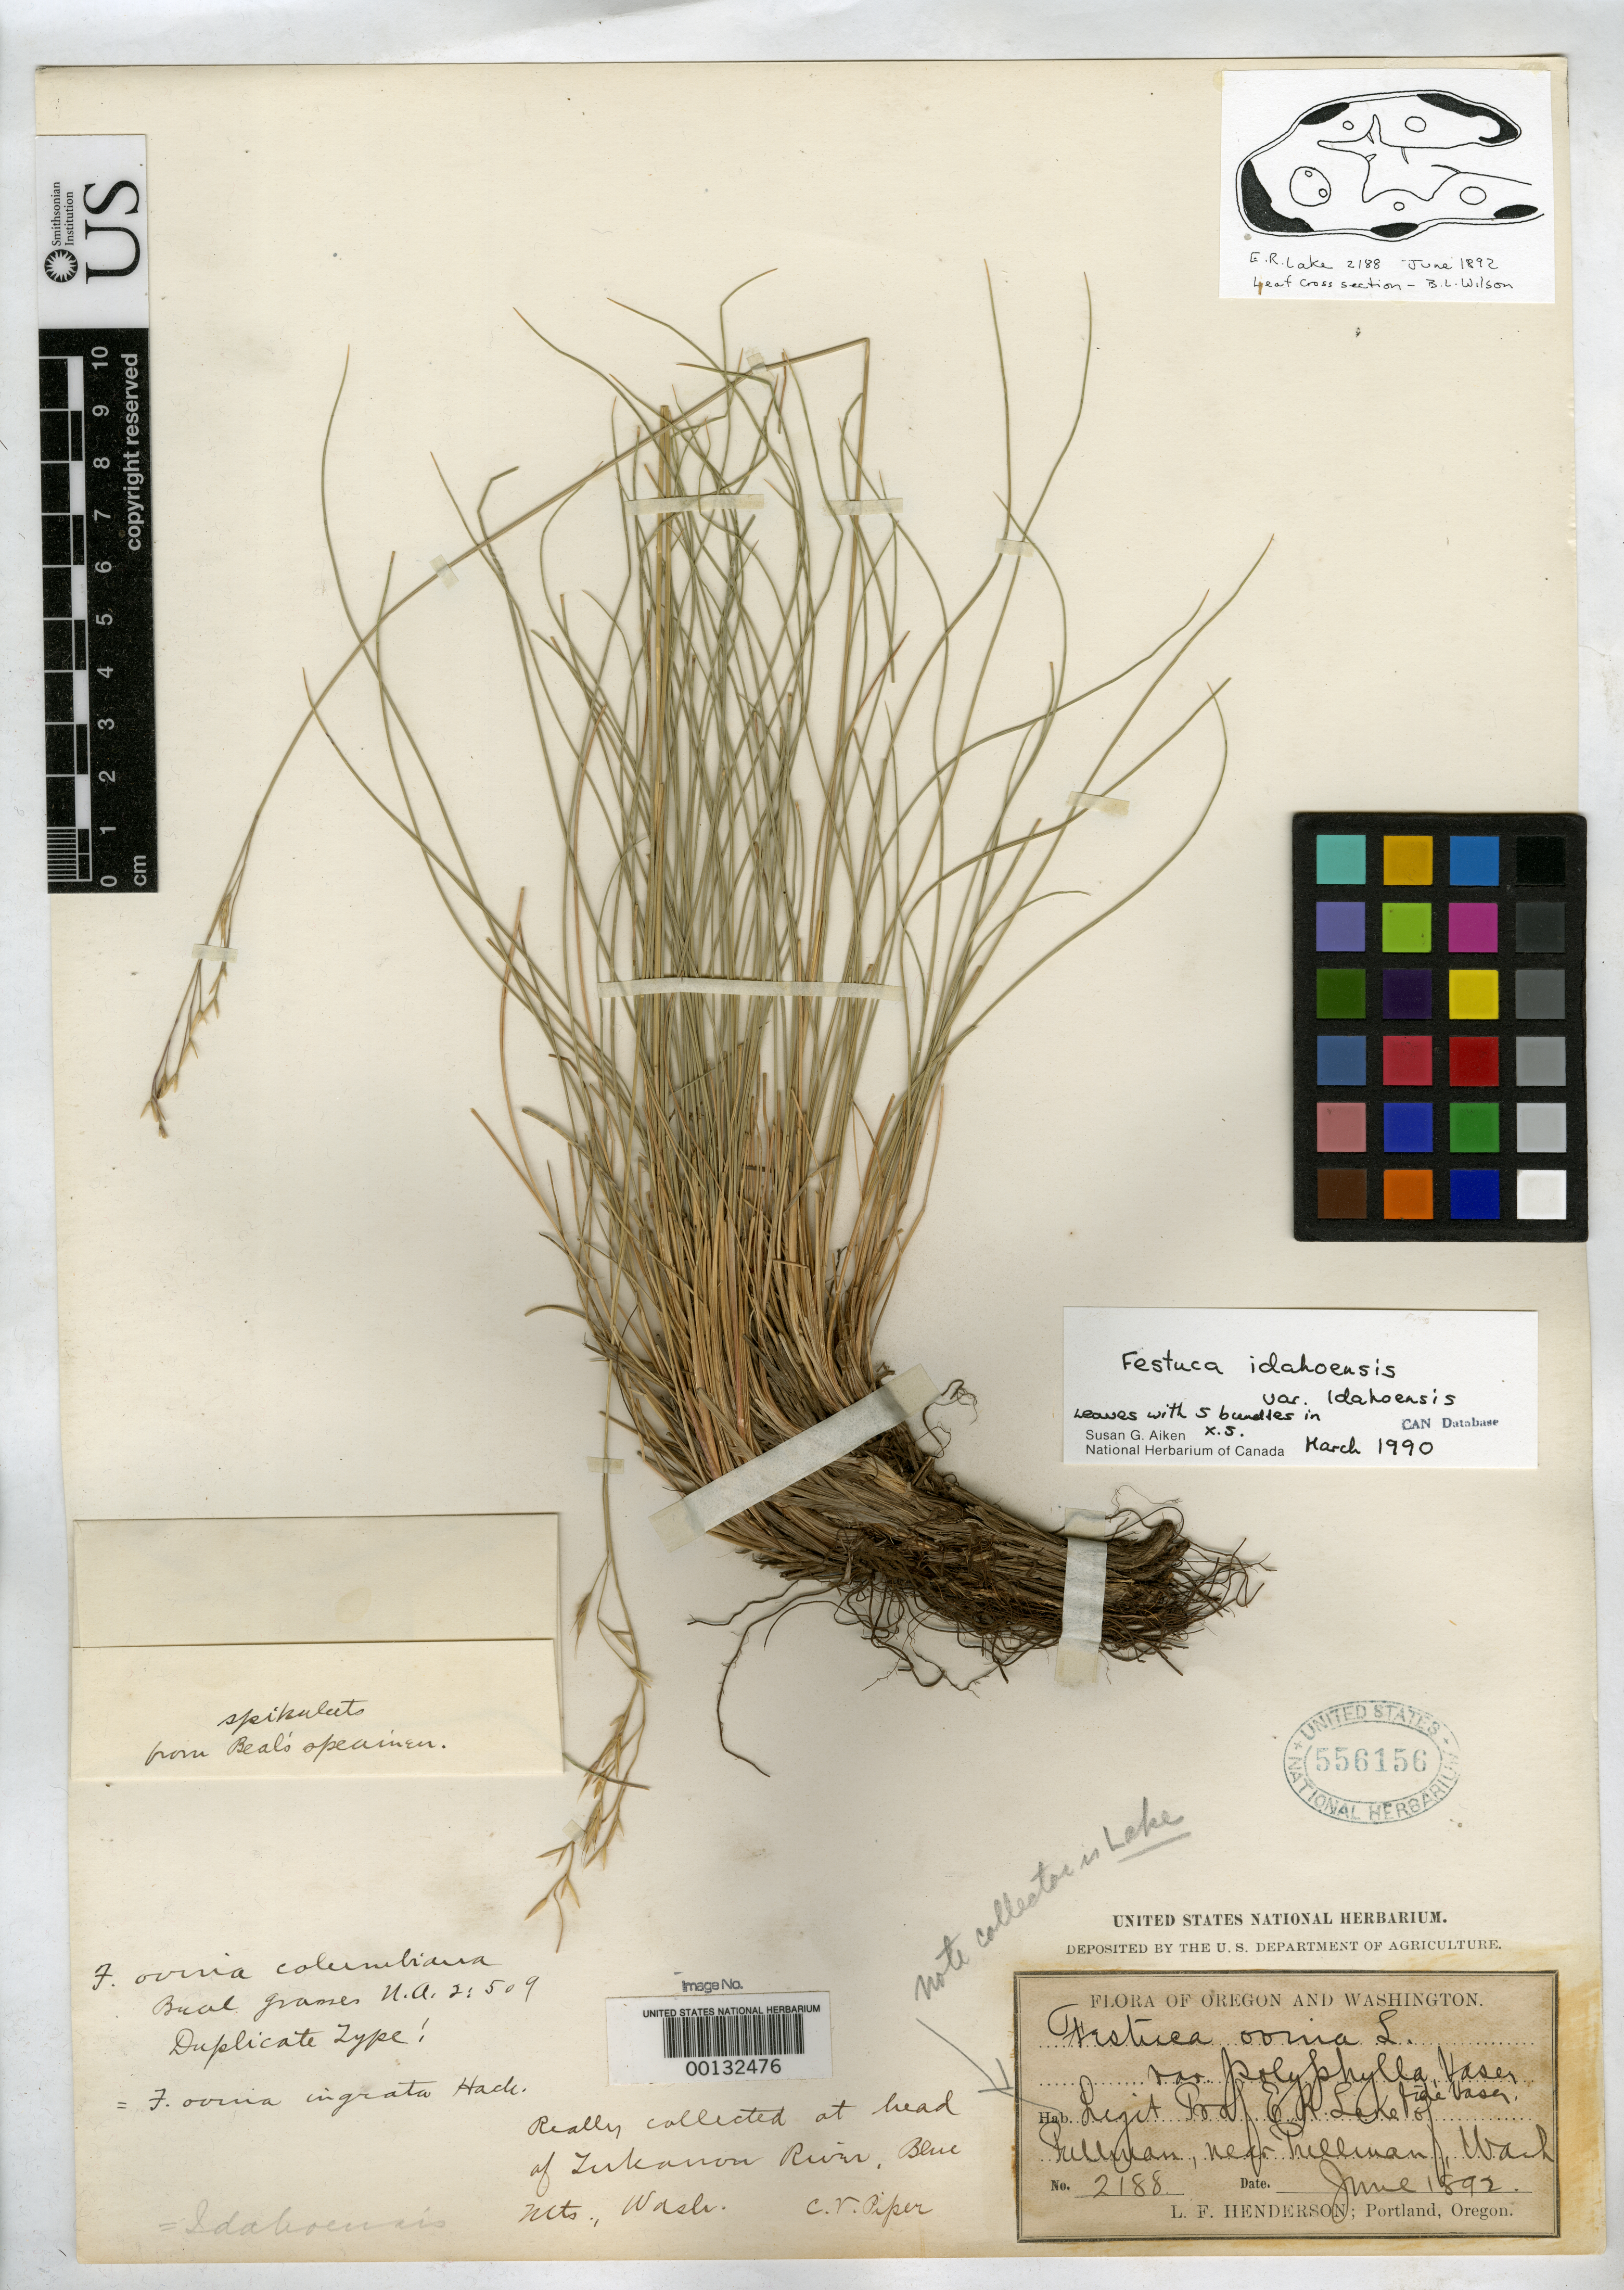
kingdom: Plantae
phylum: Tracheophyta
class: Liliopsida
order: Poales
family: Poaceae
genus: Festuca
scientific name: Festuca ovina var. columbiana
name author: W.J. Beal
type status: Isotype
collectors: E. Lake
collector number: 2188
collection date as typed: Jun 1892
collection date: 1892-06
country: United States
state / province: Washington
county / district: Walla Walla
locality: Tukanon River, Blue Mtns.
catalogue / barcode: US 556156